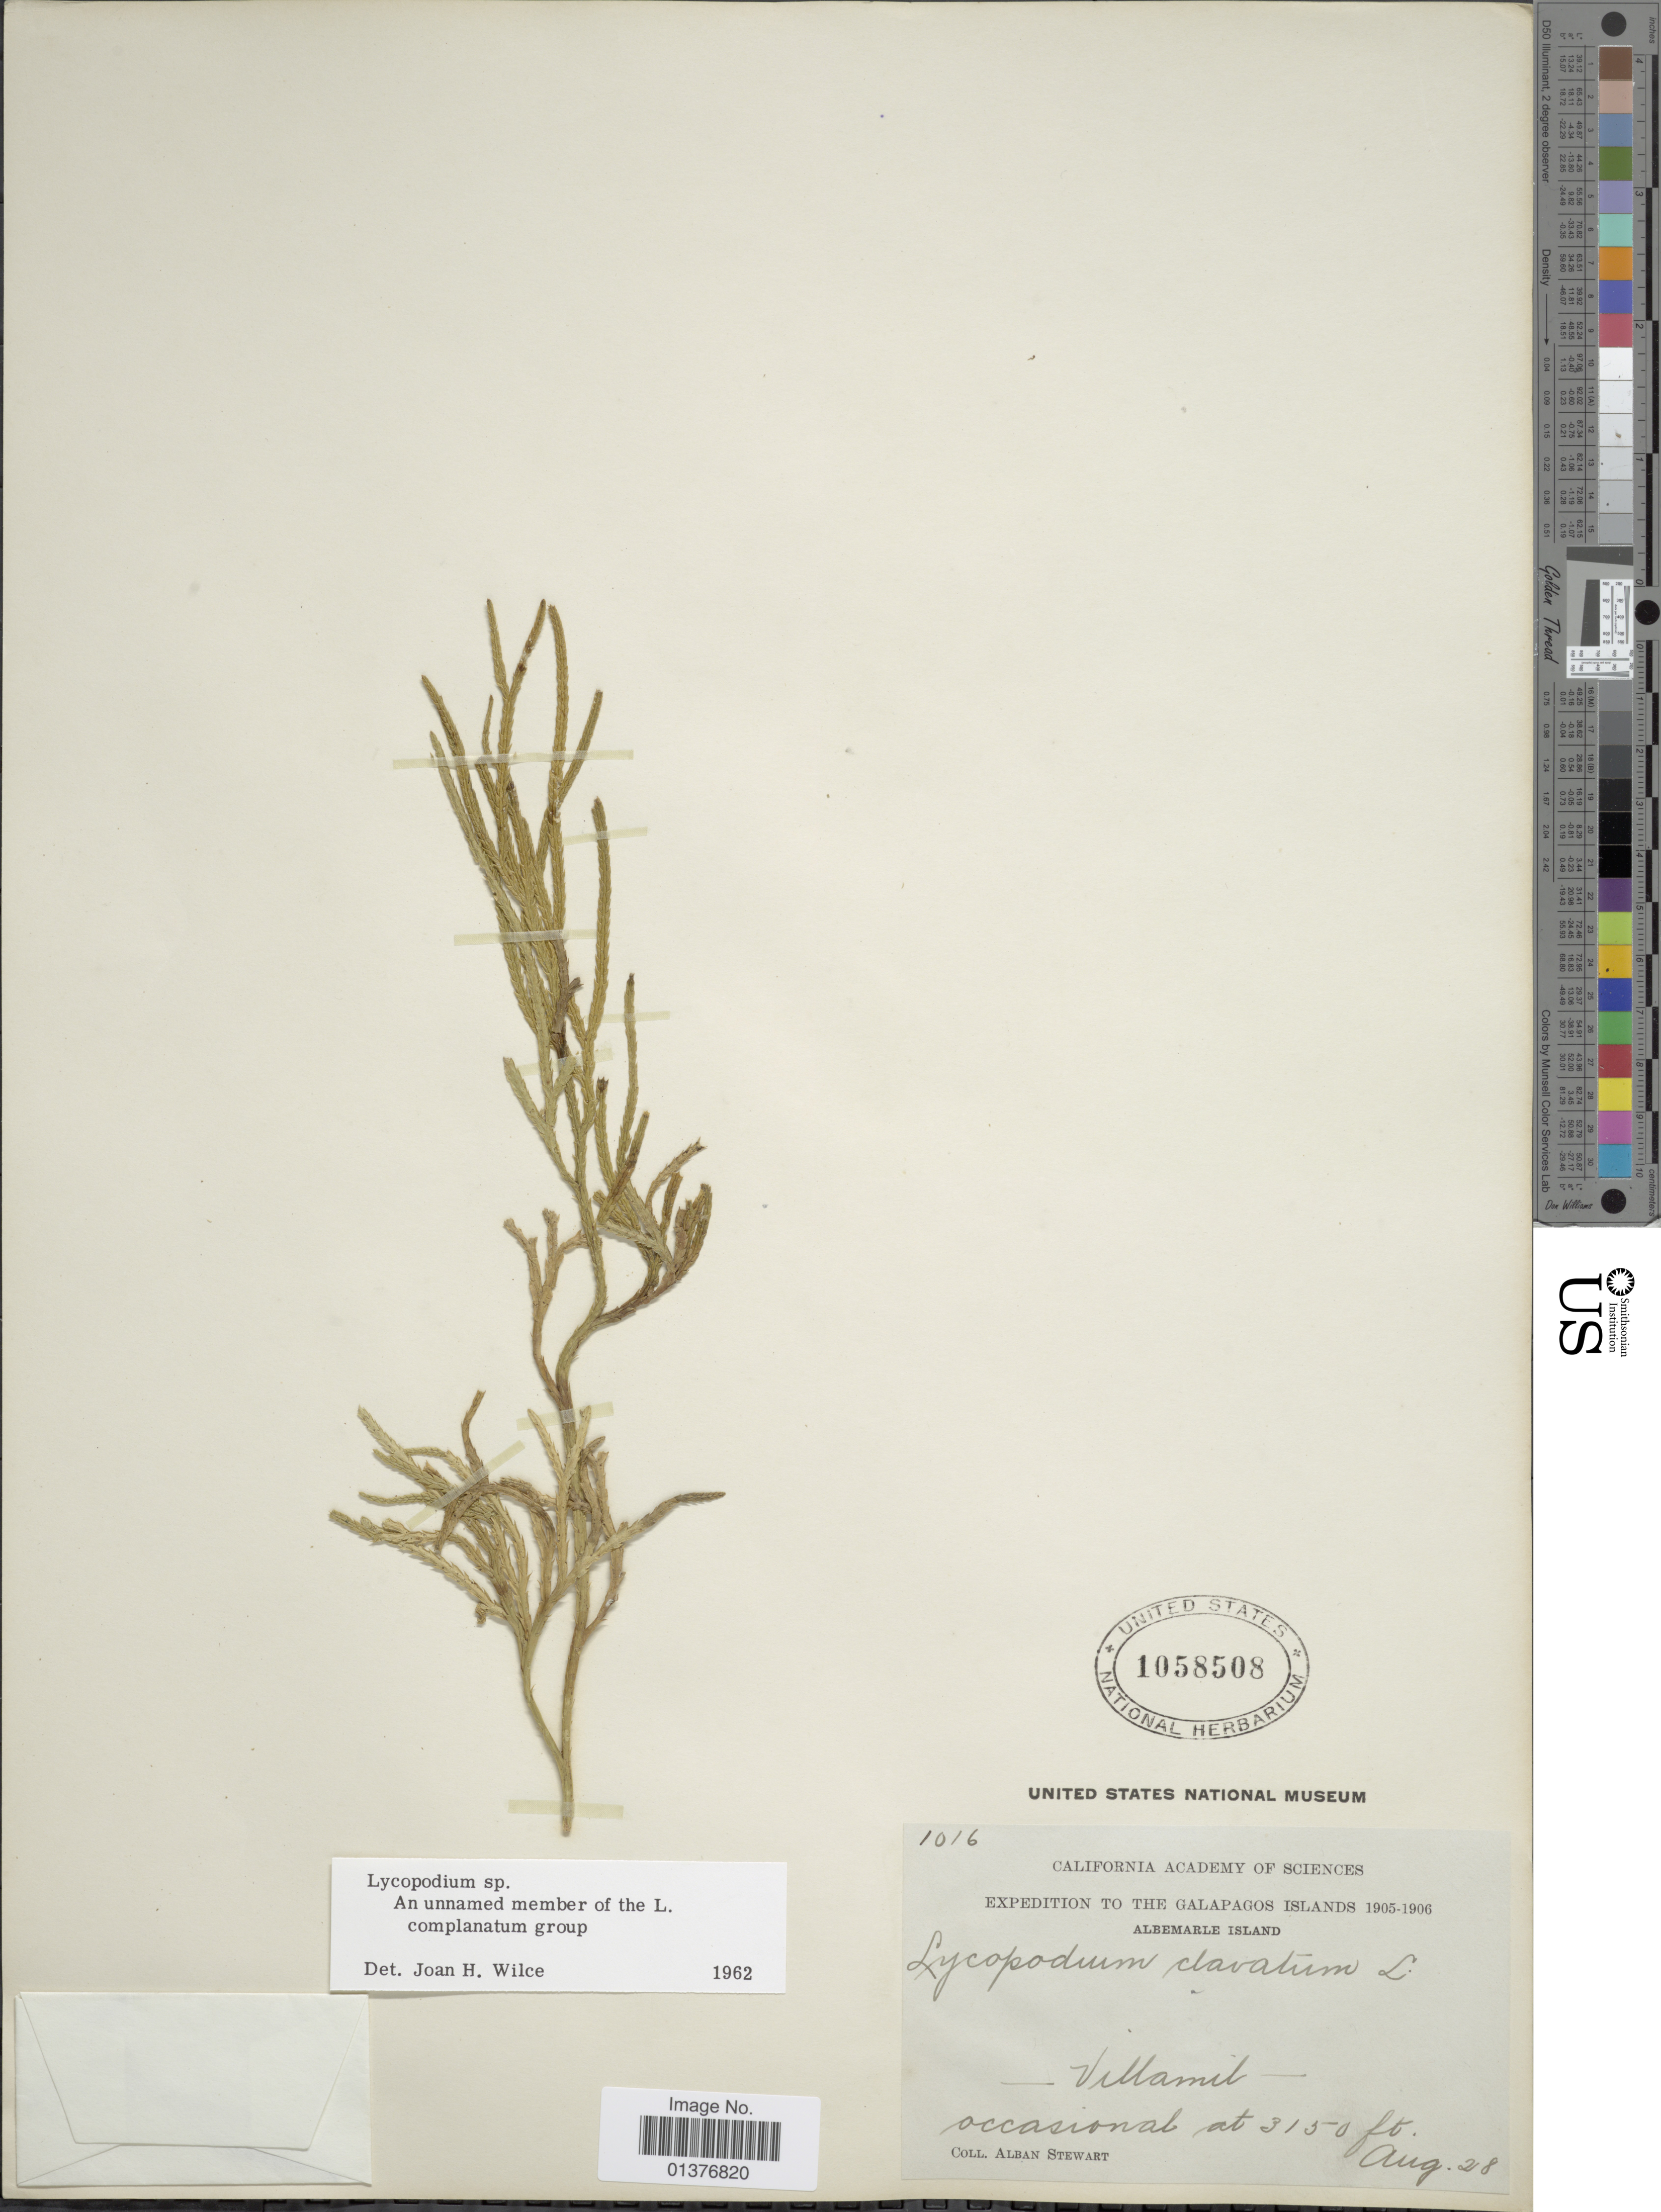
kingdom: Plantae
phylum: Tracheophyta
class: Lycopodiopsida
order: Lycopodiales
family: Lycopodiaceae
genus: Diphasiastrum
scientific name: Diphasiastrum thyoides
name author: (Humb. & Bonpl. ex Willd.) Holub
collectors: A. Stewart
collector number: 1016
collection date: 1905-08-28/1906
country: Ecuador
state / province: Colón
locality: Galapagos Islands, Albemable island, Villamil occasional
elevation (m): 960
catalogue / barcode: US 1058508